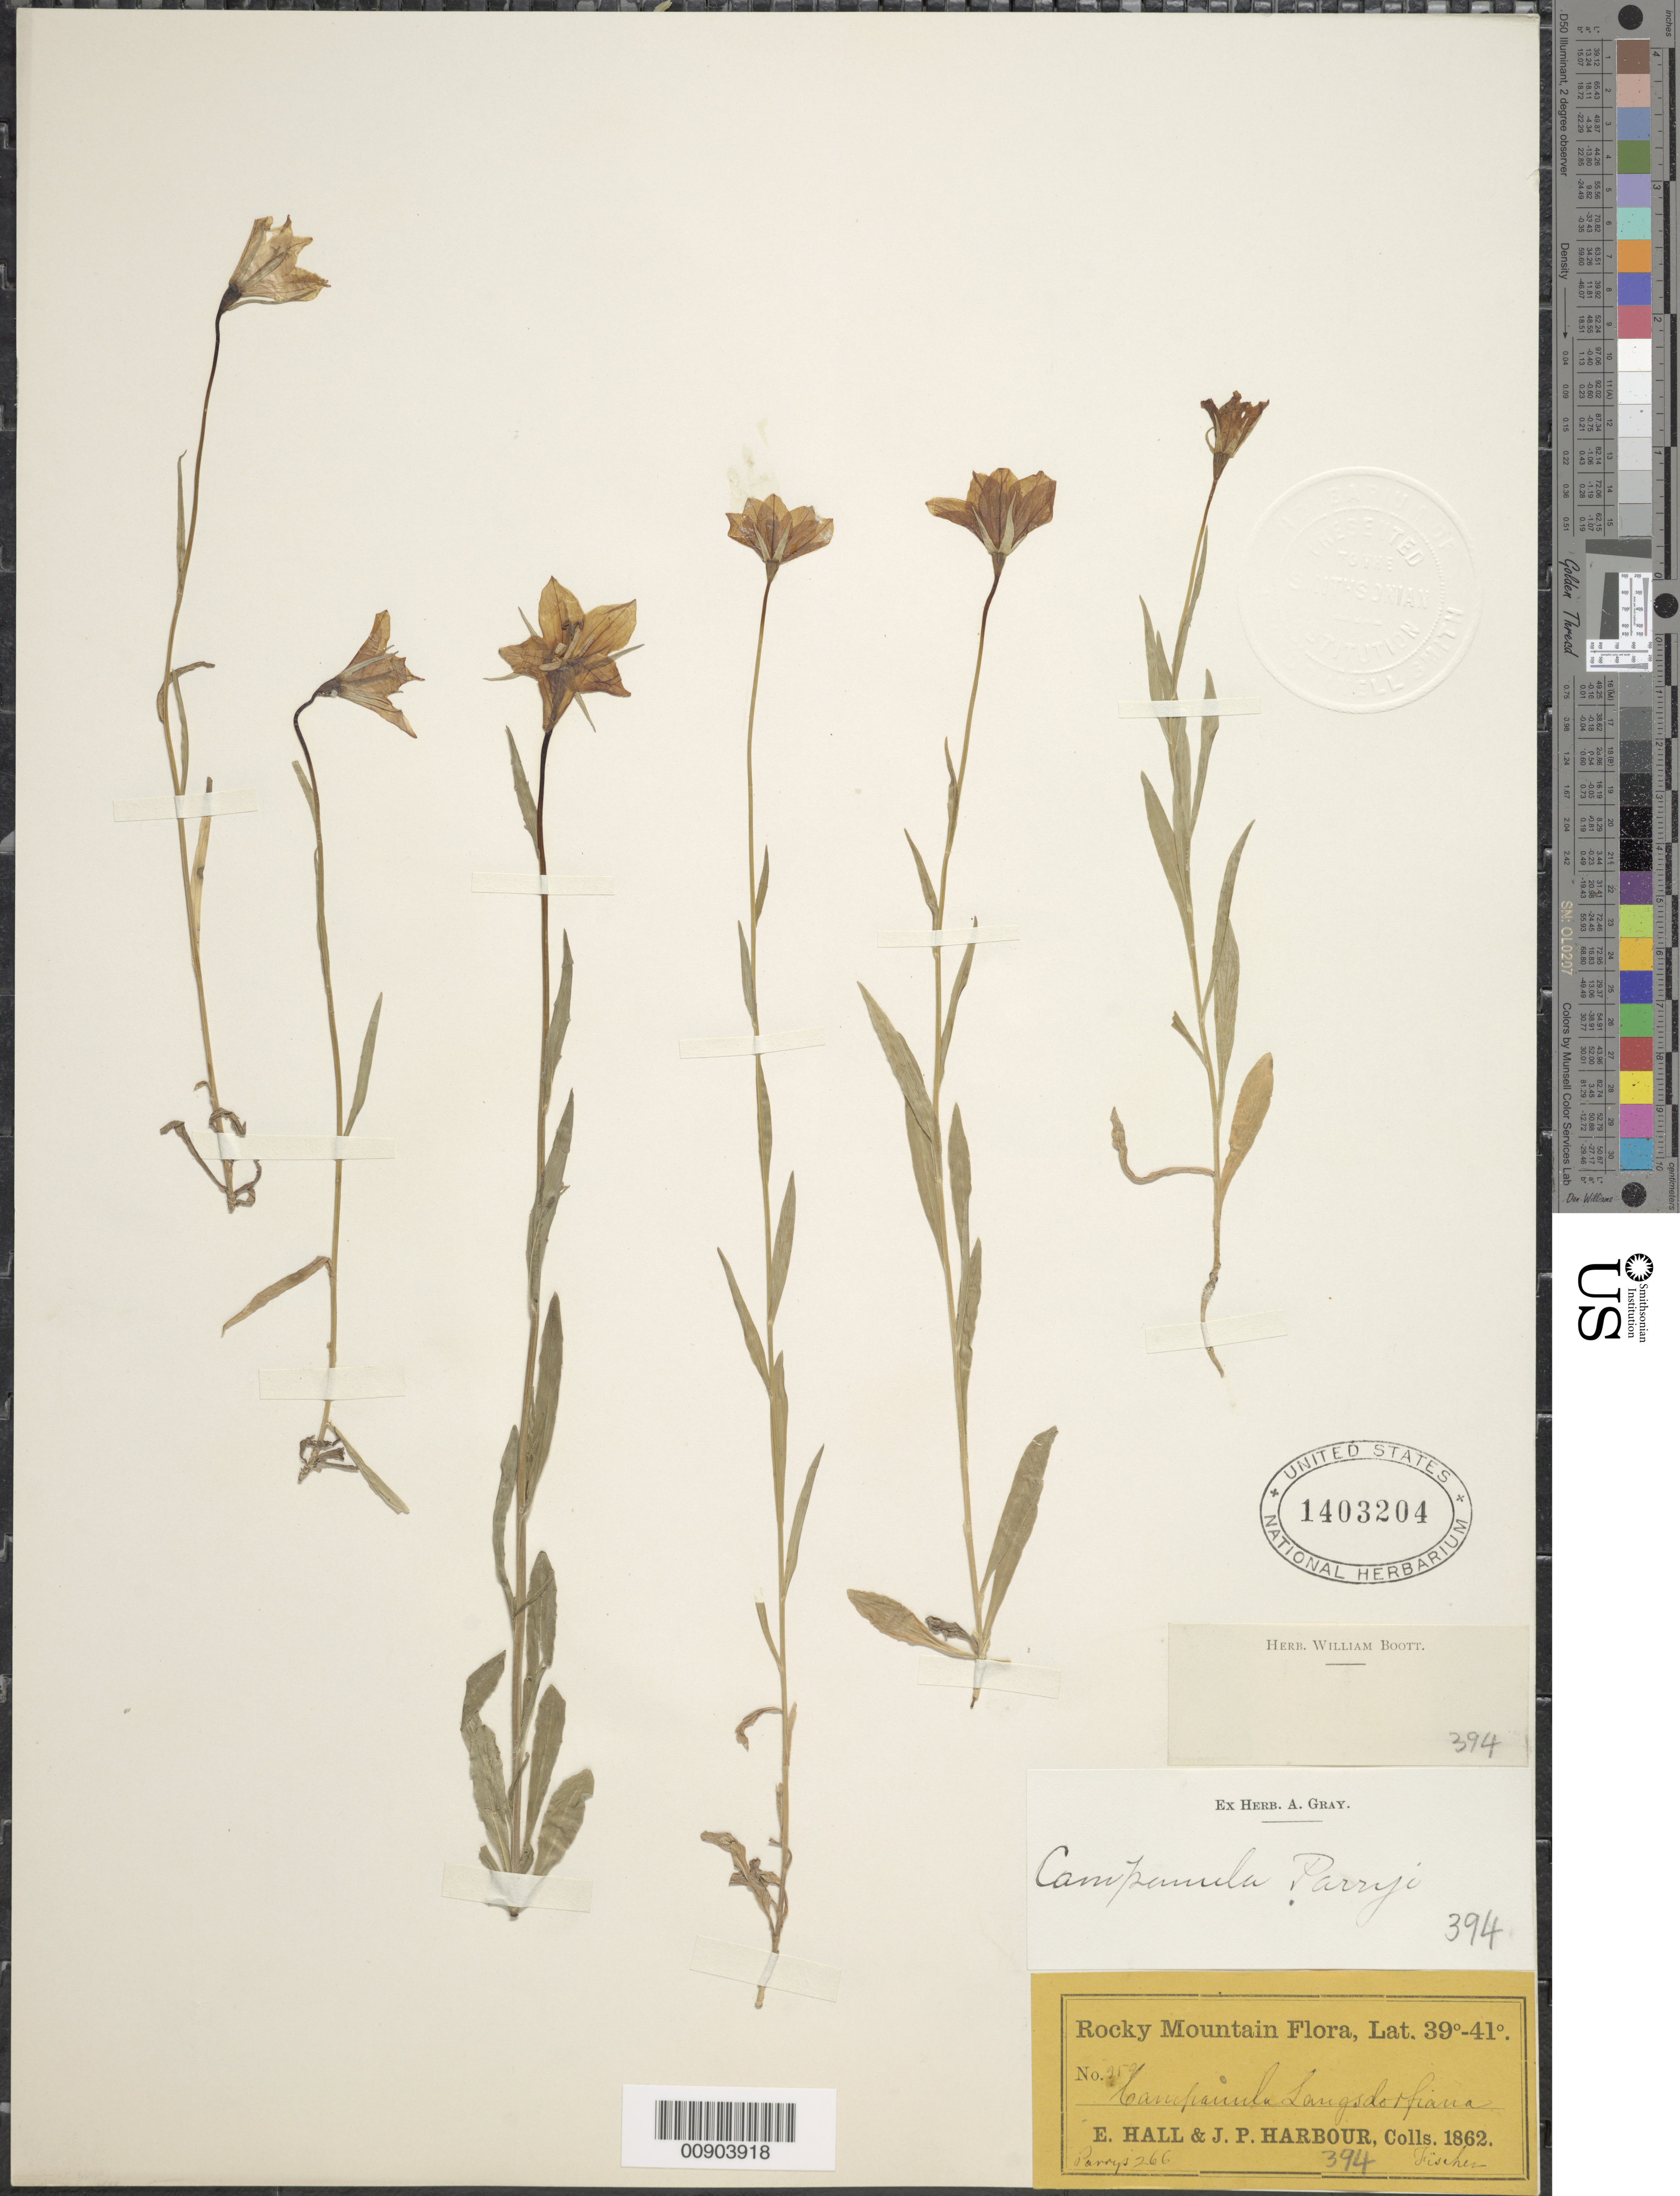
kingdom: Plantae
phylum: Tracheophyta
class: Magnoliopsida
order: Asterales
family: Campanulaceae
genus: Campanula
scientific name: Campanula planiflora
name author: Engelm.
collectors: E. Hall & J. Harbour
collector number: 359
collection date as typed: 1862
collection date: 1862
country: United States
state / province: Colorado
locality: Rocky Mtns. Flora, Lat. 39-41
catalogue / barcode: US 1403204